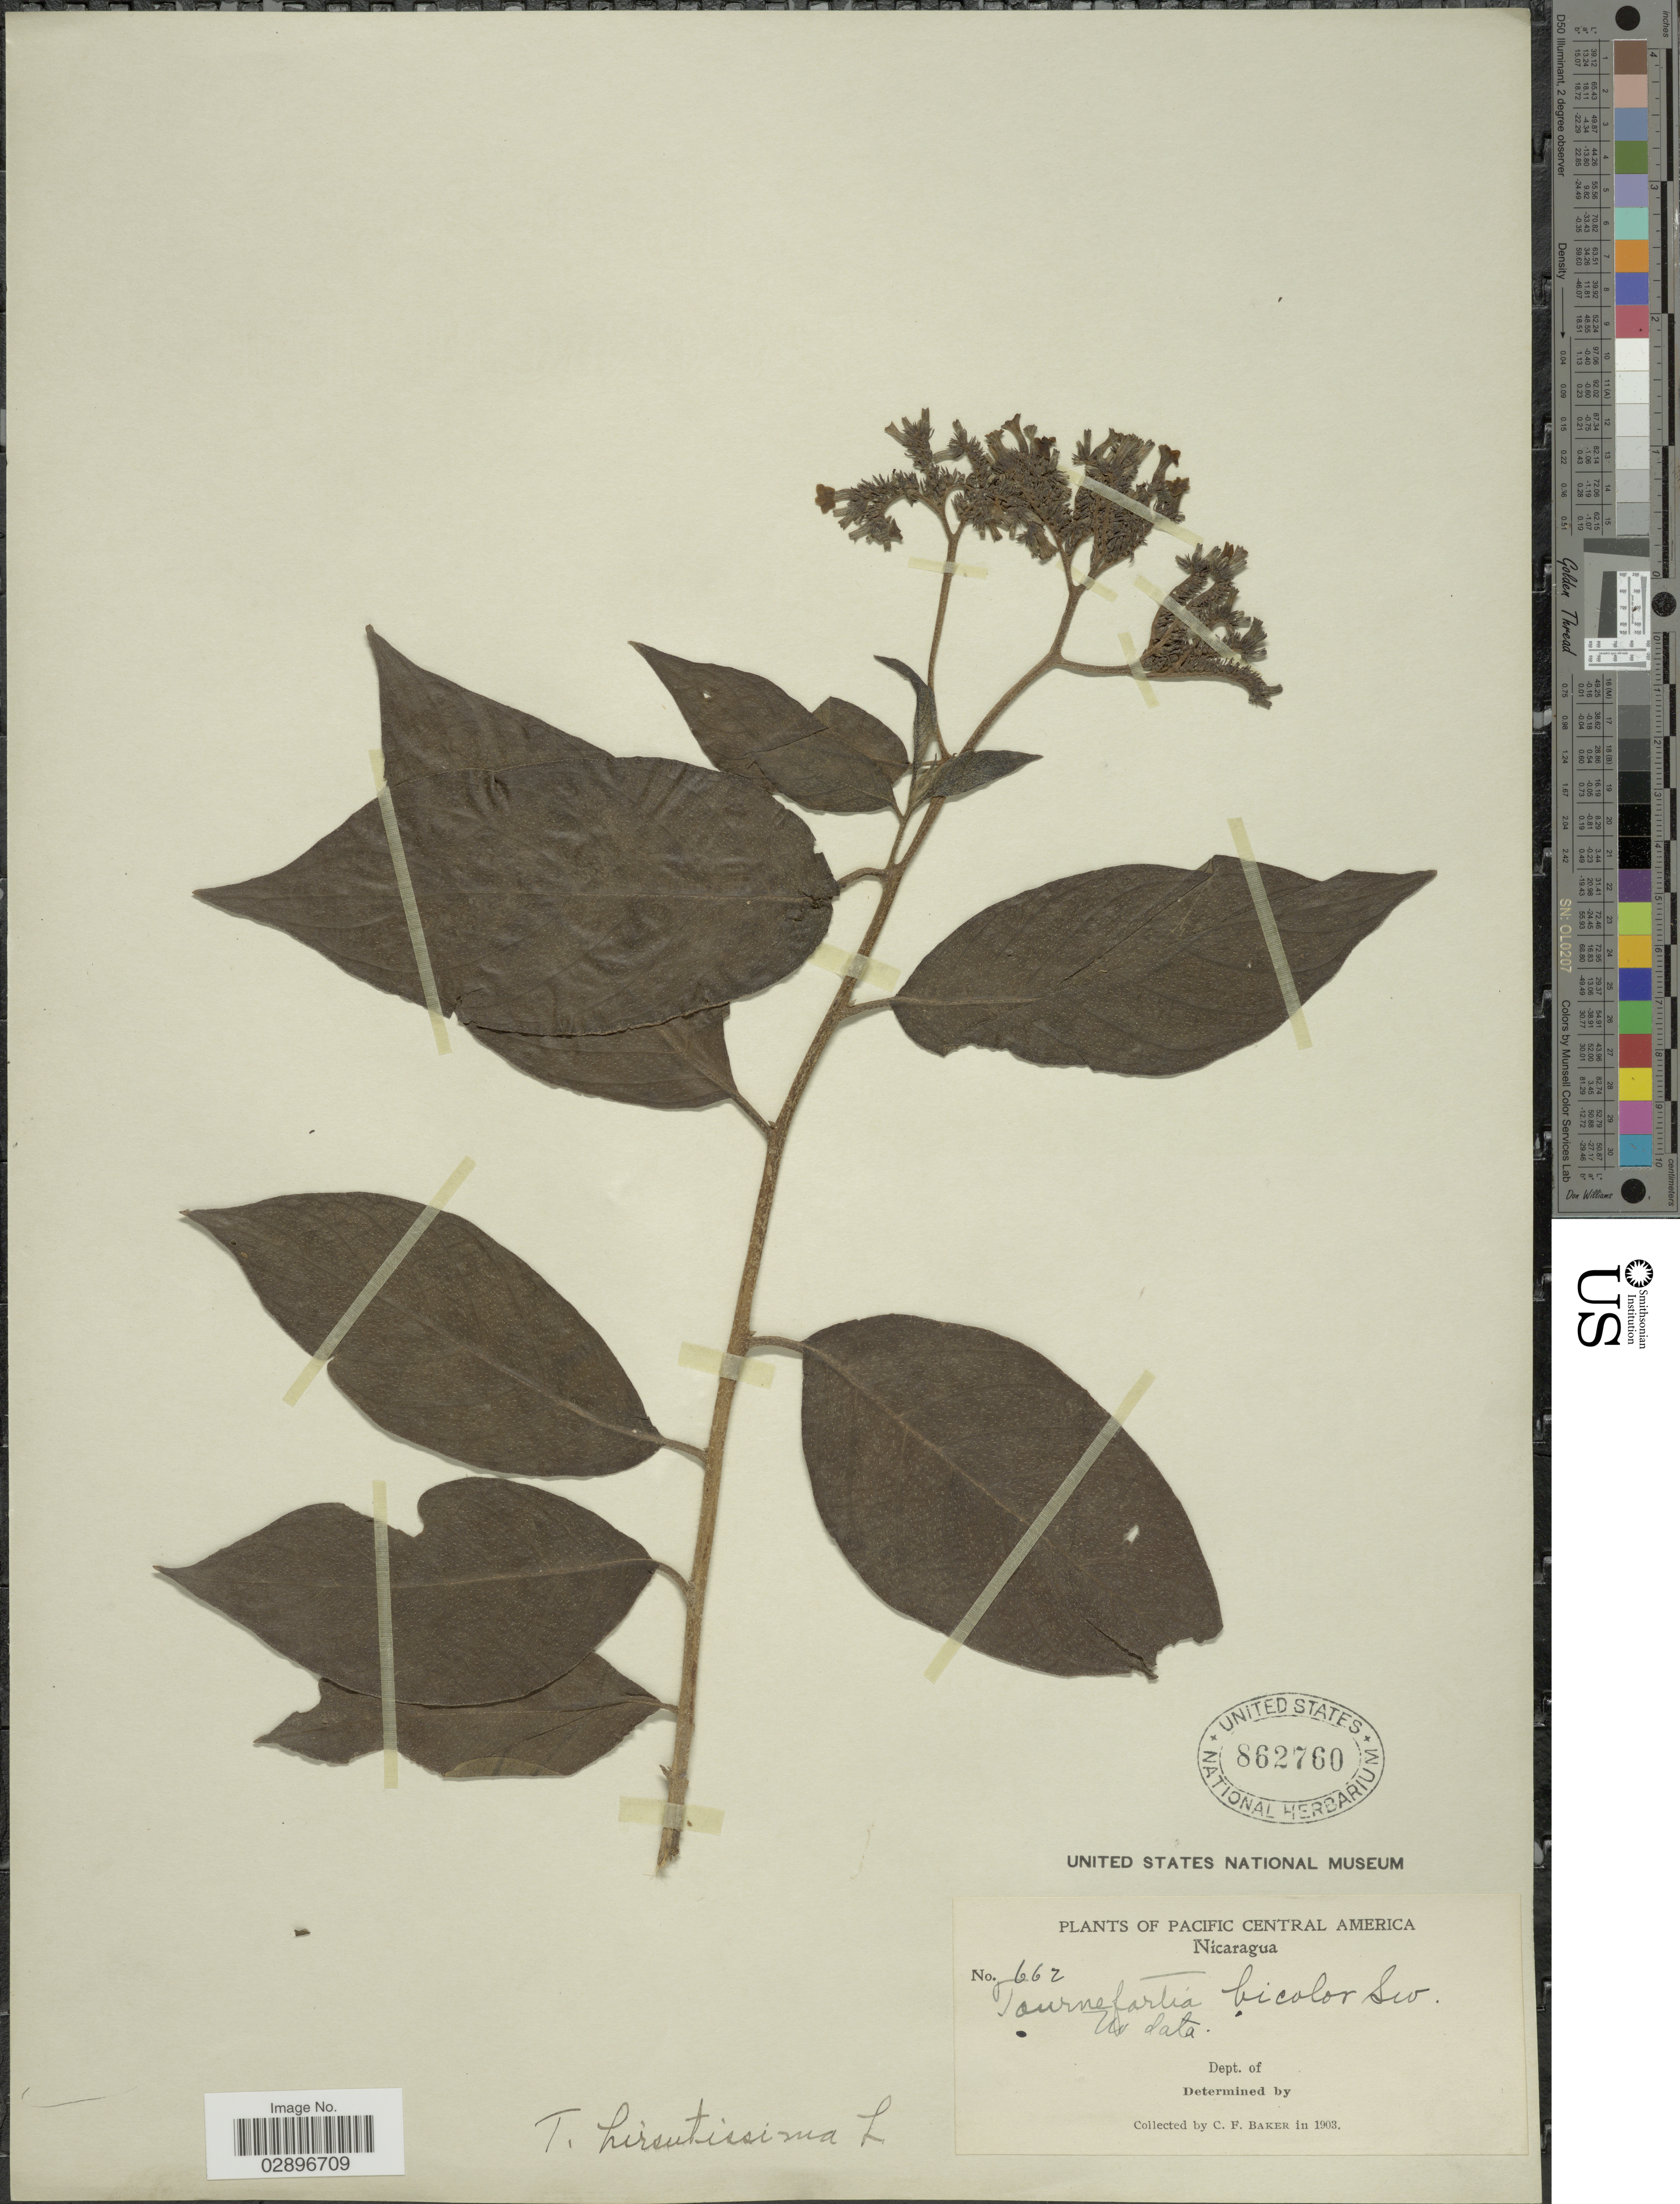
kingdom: Plantae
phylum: Tracheophyta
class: Magnoliopsida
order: Boraginales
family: Heliotropiaceae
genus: Tournefortia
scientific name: Tournefortia hirsutissima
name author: L.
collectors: C. F. Baker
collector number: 662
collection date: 1903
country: Nicaragua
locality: Pacific Central America.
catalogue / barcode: US 862760